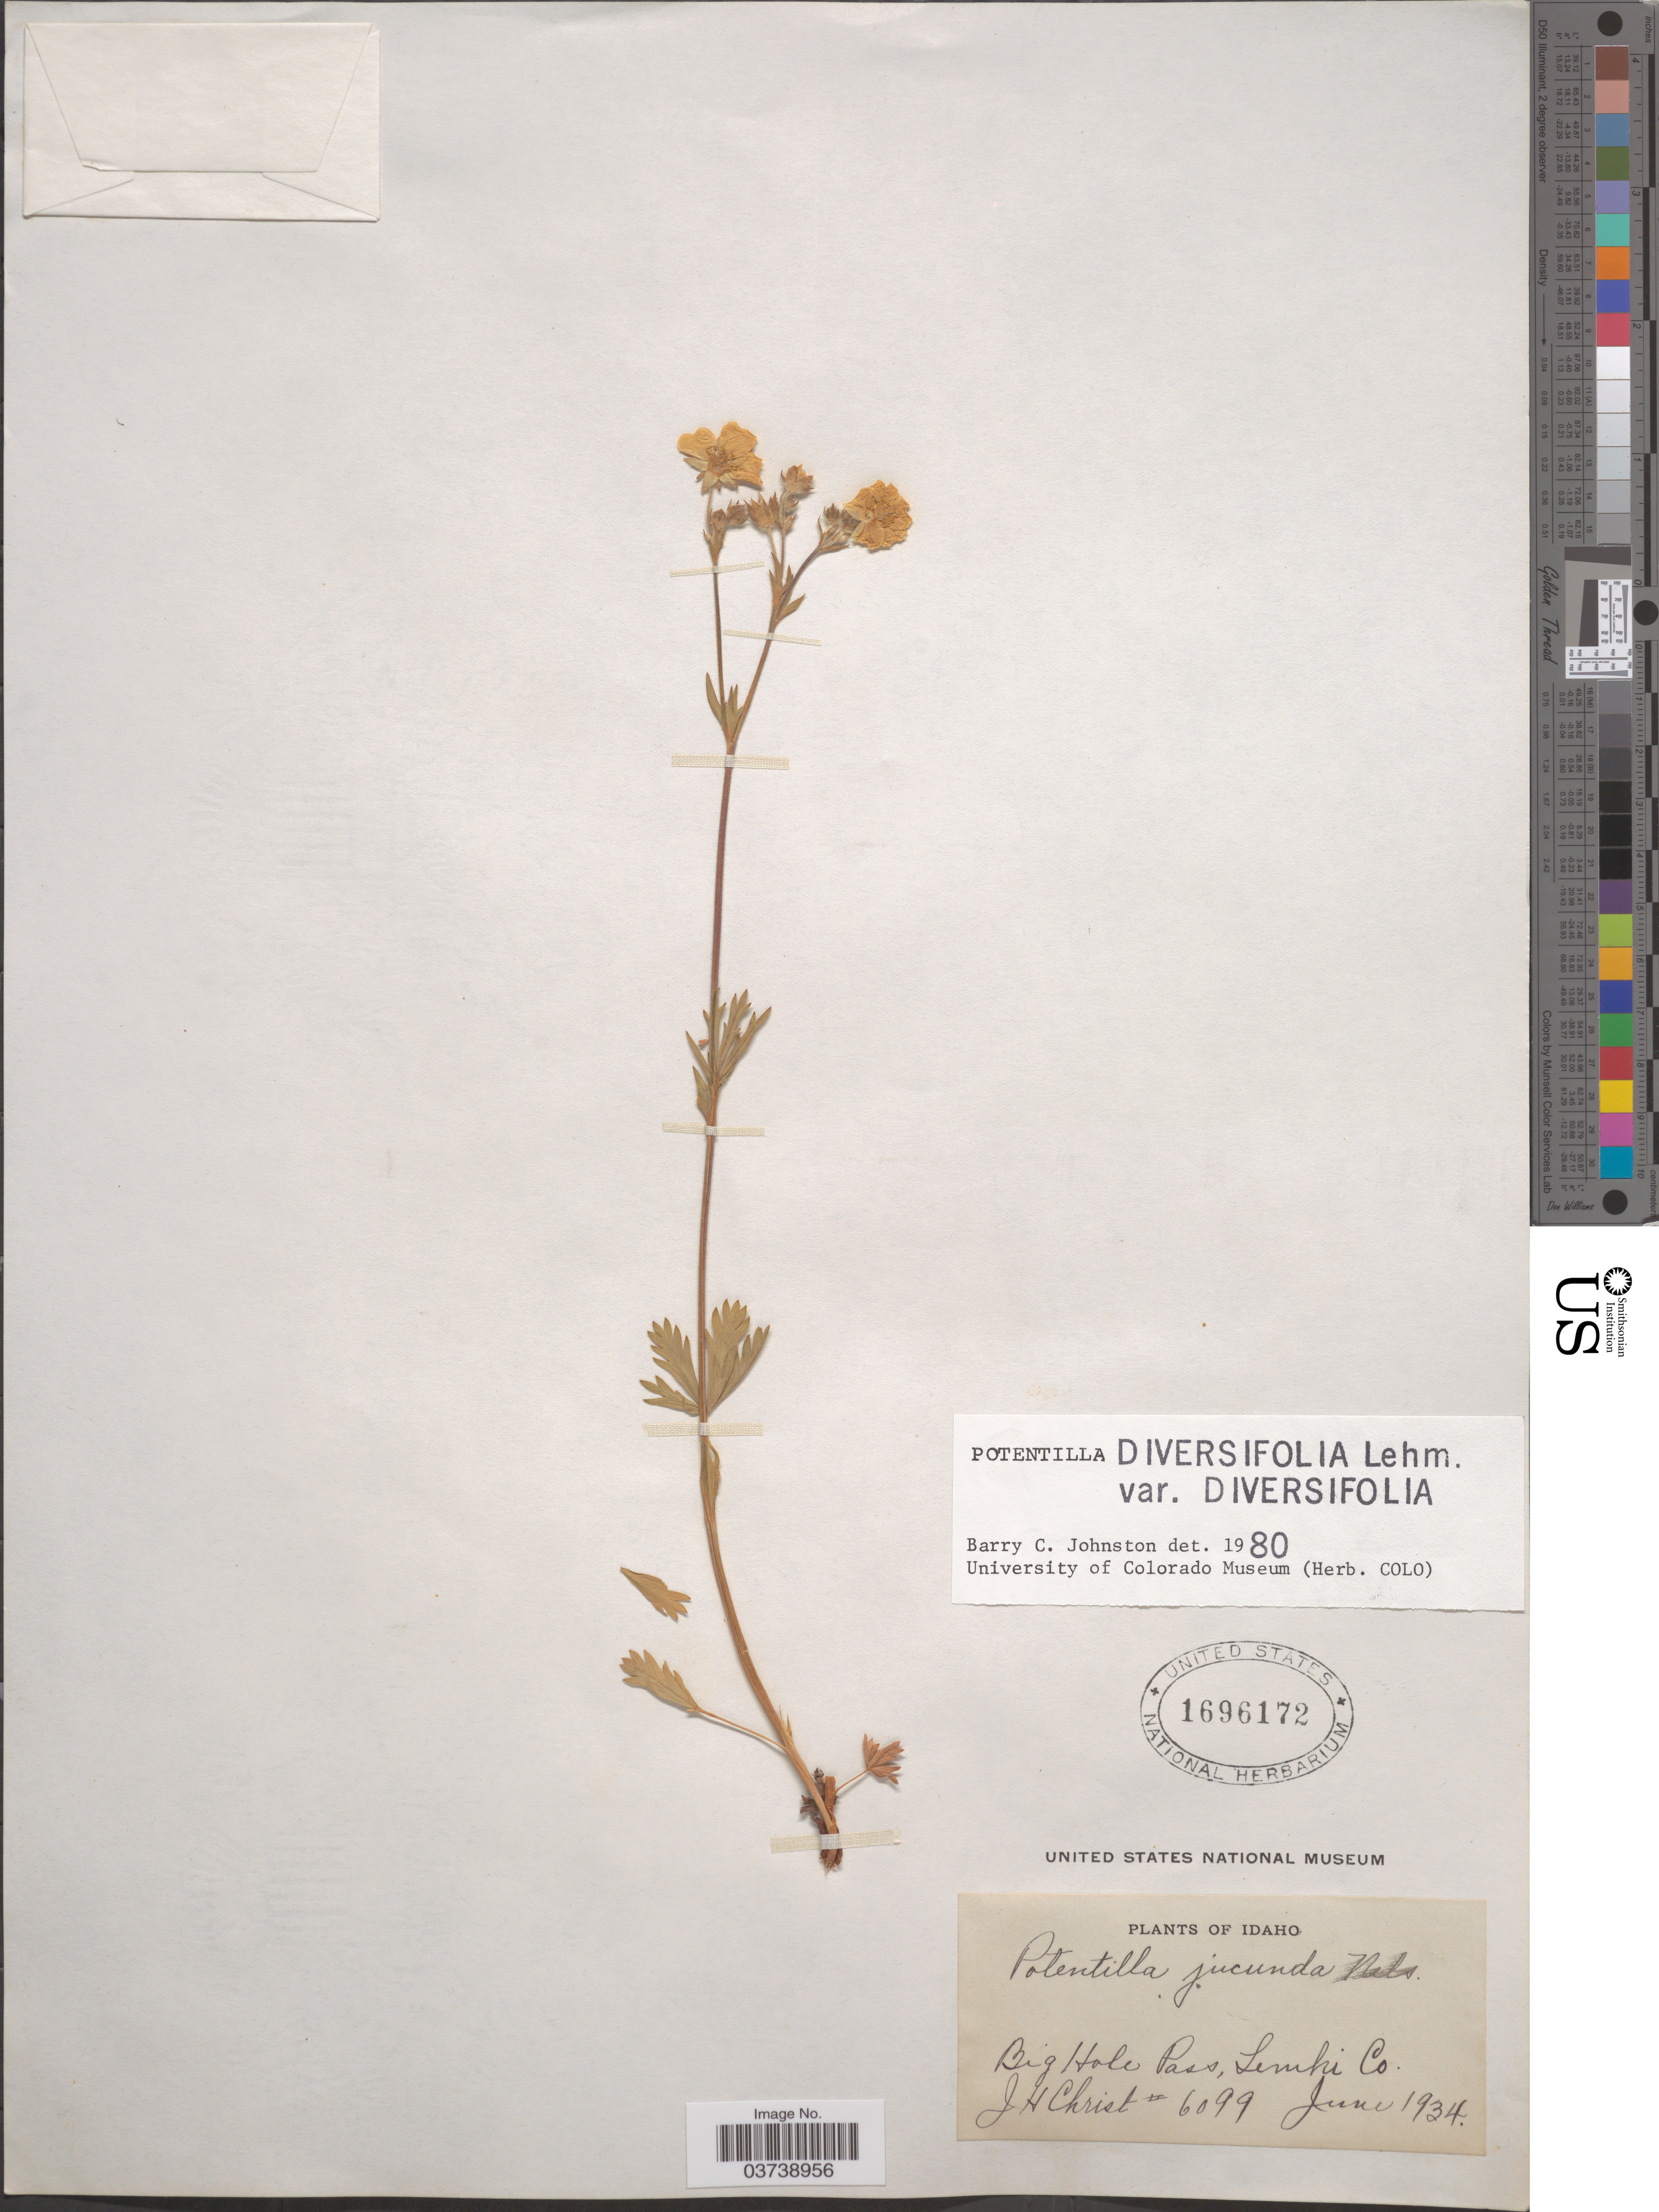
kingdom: Plantae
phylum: Tracheophyta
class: Magnoliopsida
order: Rosales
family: Rosaceae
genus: Potentilla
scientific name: Potentilla diversifolia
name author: Lehm.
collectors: J. H. Christ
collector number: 6099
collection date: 1934-06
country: United States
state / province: Idaho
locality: Big Hole Pass, Lemki Co.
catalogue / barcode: US 1696172